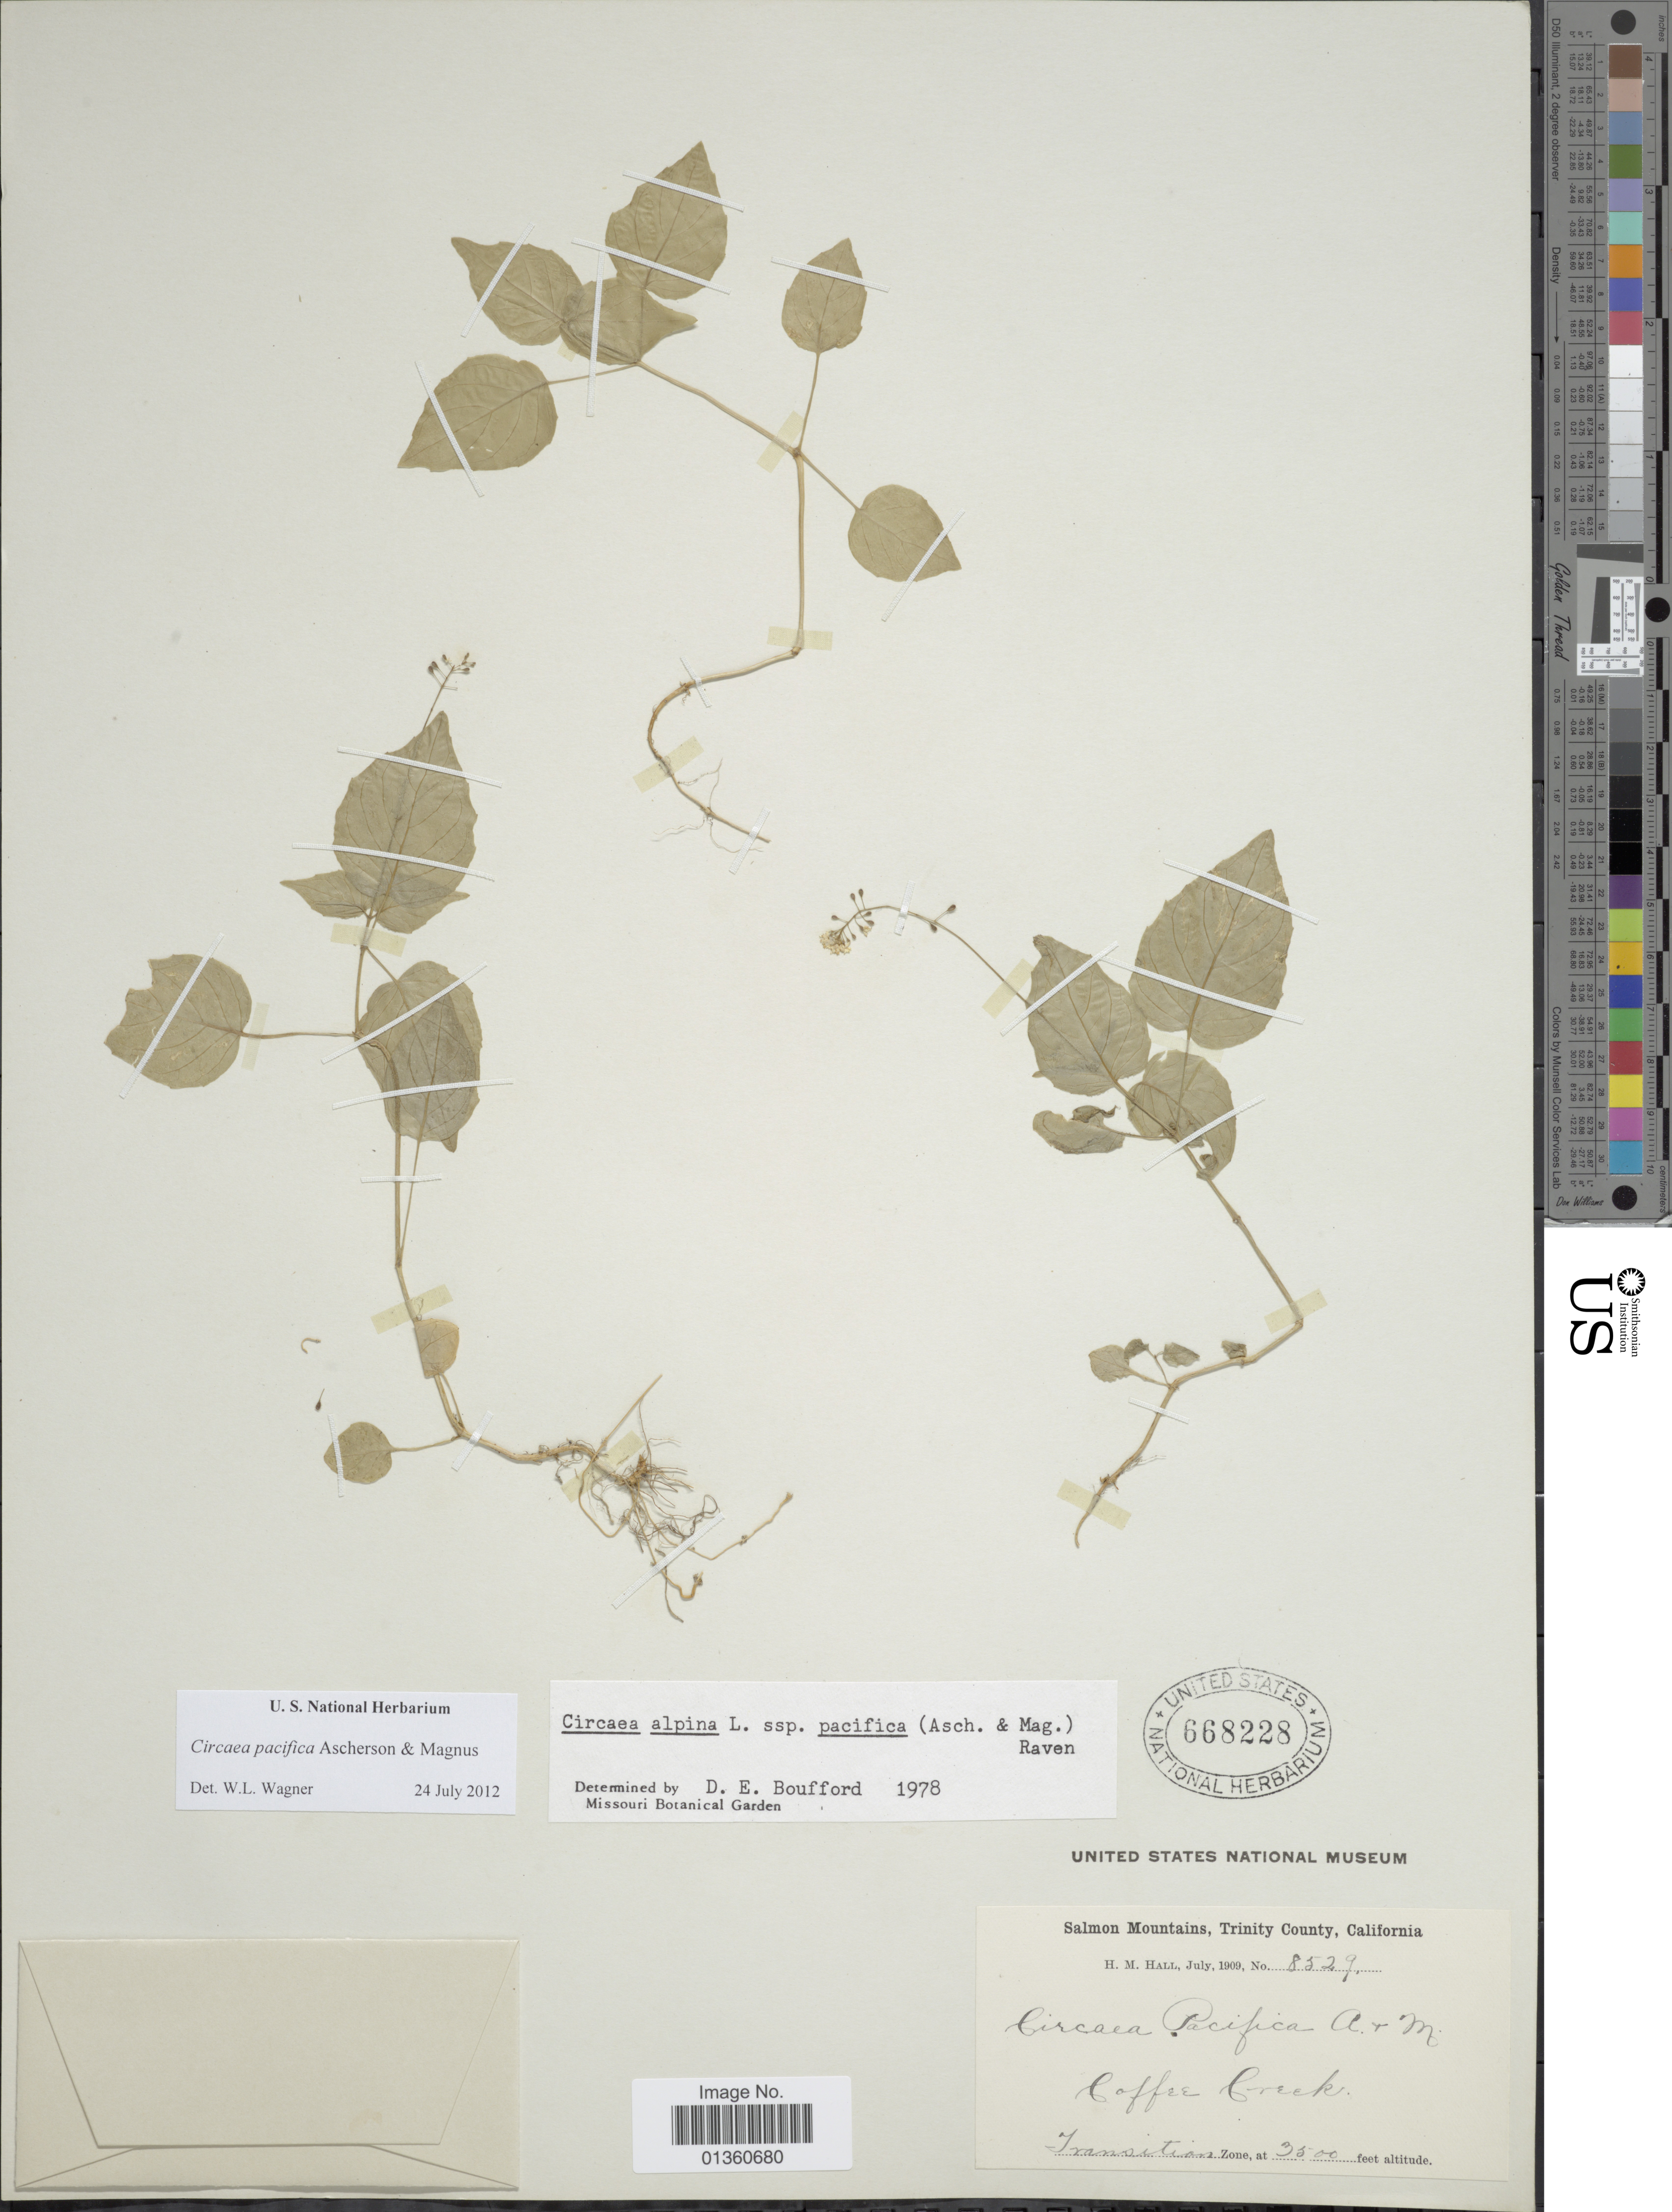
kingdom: Plantae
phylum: Tracheophyta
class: Magnoliopsida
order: Myrtales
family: Onagraceae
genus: Circaea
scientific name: Circaea pacifica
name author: Asch. & Magnus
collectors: H. M. Hall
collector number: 8529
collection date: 1909-07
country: United States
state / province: California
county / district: Trinity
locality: Salmon Mountains, Trinity County. Coffee Creek. Transition Zone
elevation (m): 1067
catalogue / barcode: US 668228